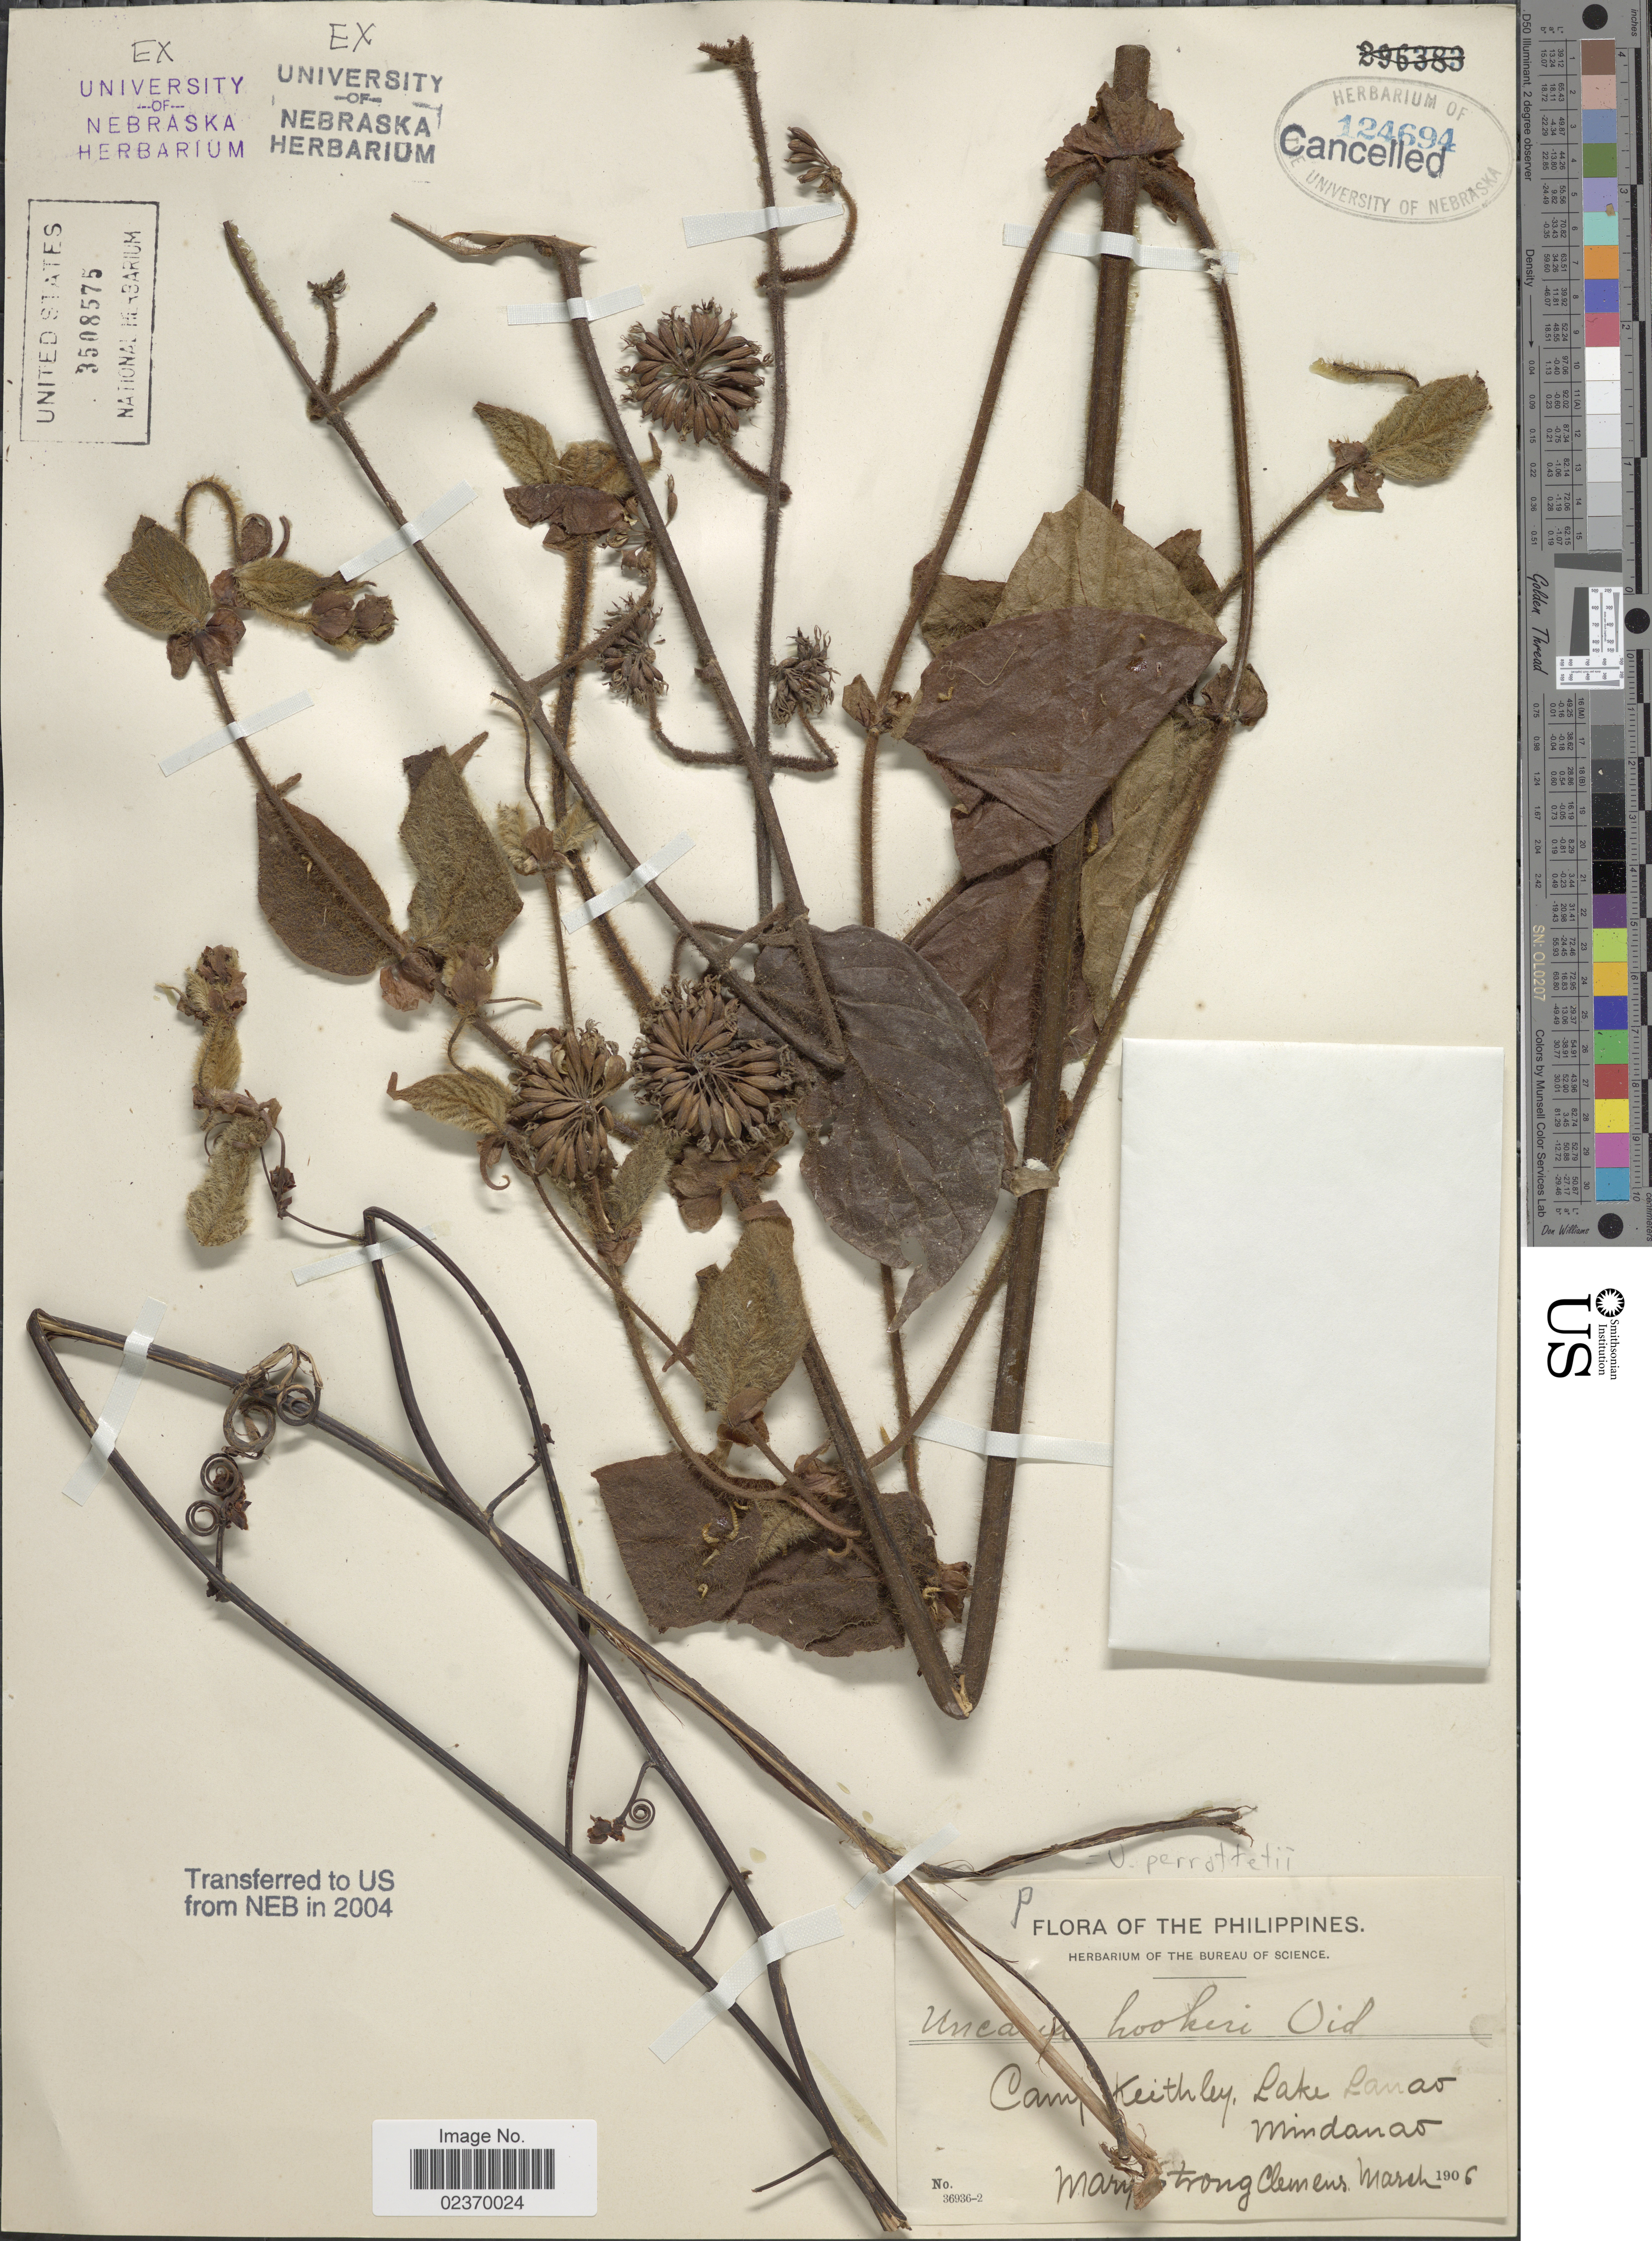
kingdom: Plantae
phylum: Tracheophyta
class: Magnoliopsida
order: Gentianales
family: Rubiaceae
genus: Uncaria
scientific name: Uncaria perrottetii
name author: (A. Rich.) Merr.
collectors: M. S. Clemens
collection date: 1906-03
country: Philippines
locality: Camp Keithley, Lake Lanao, Mindanao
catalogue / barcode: US 3508575